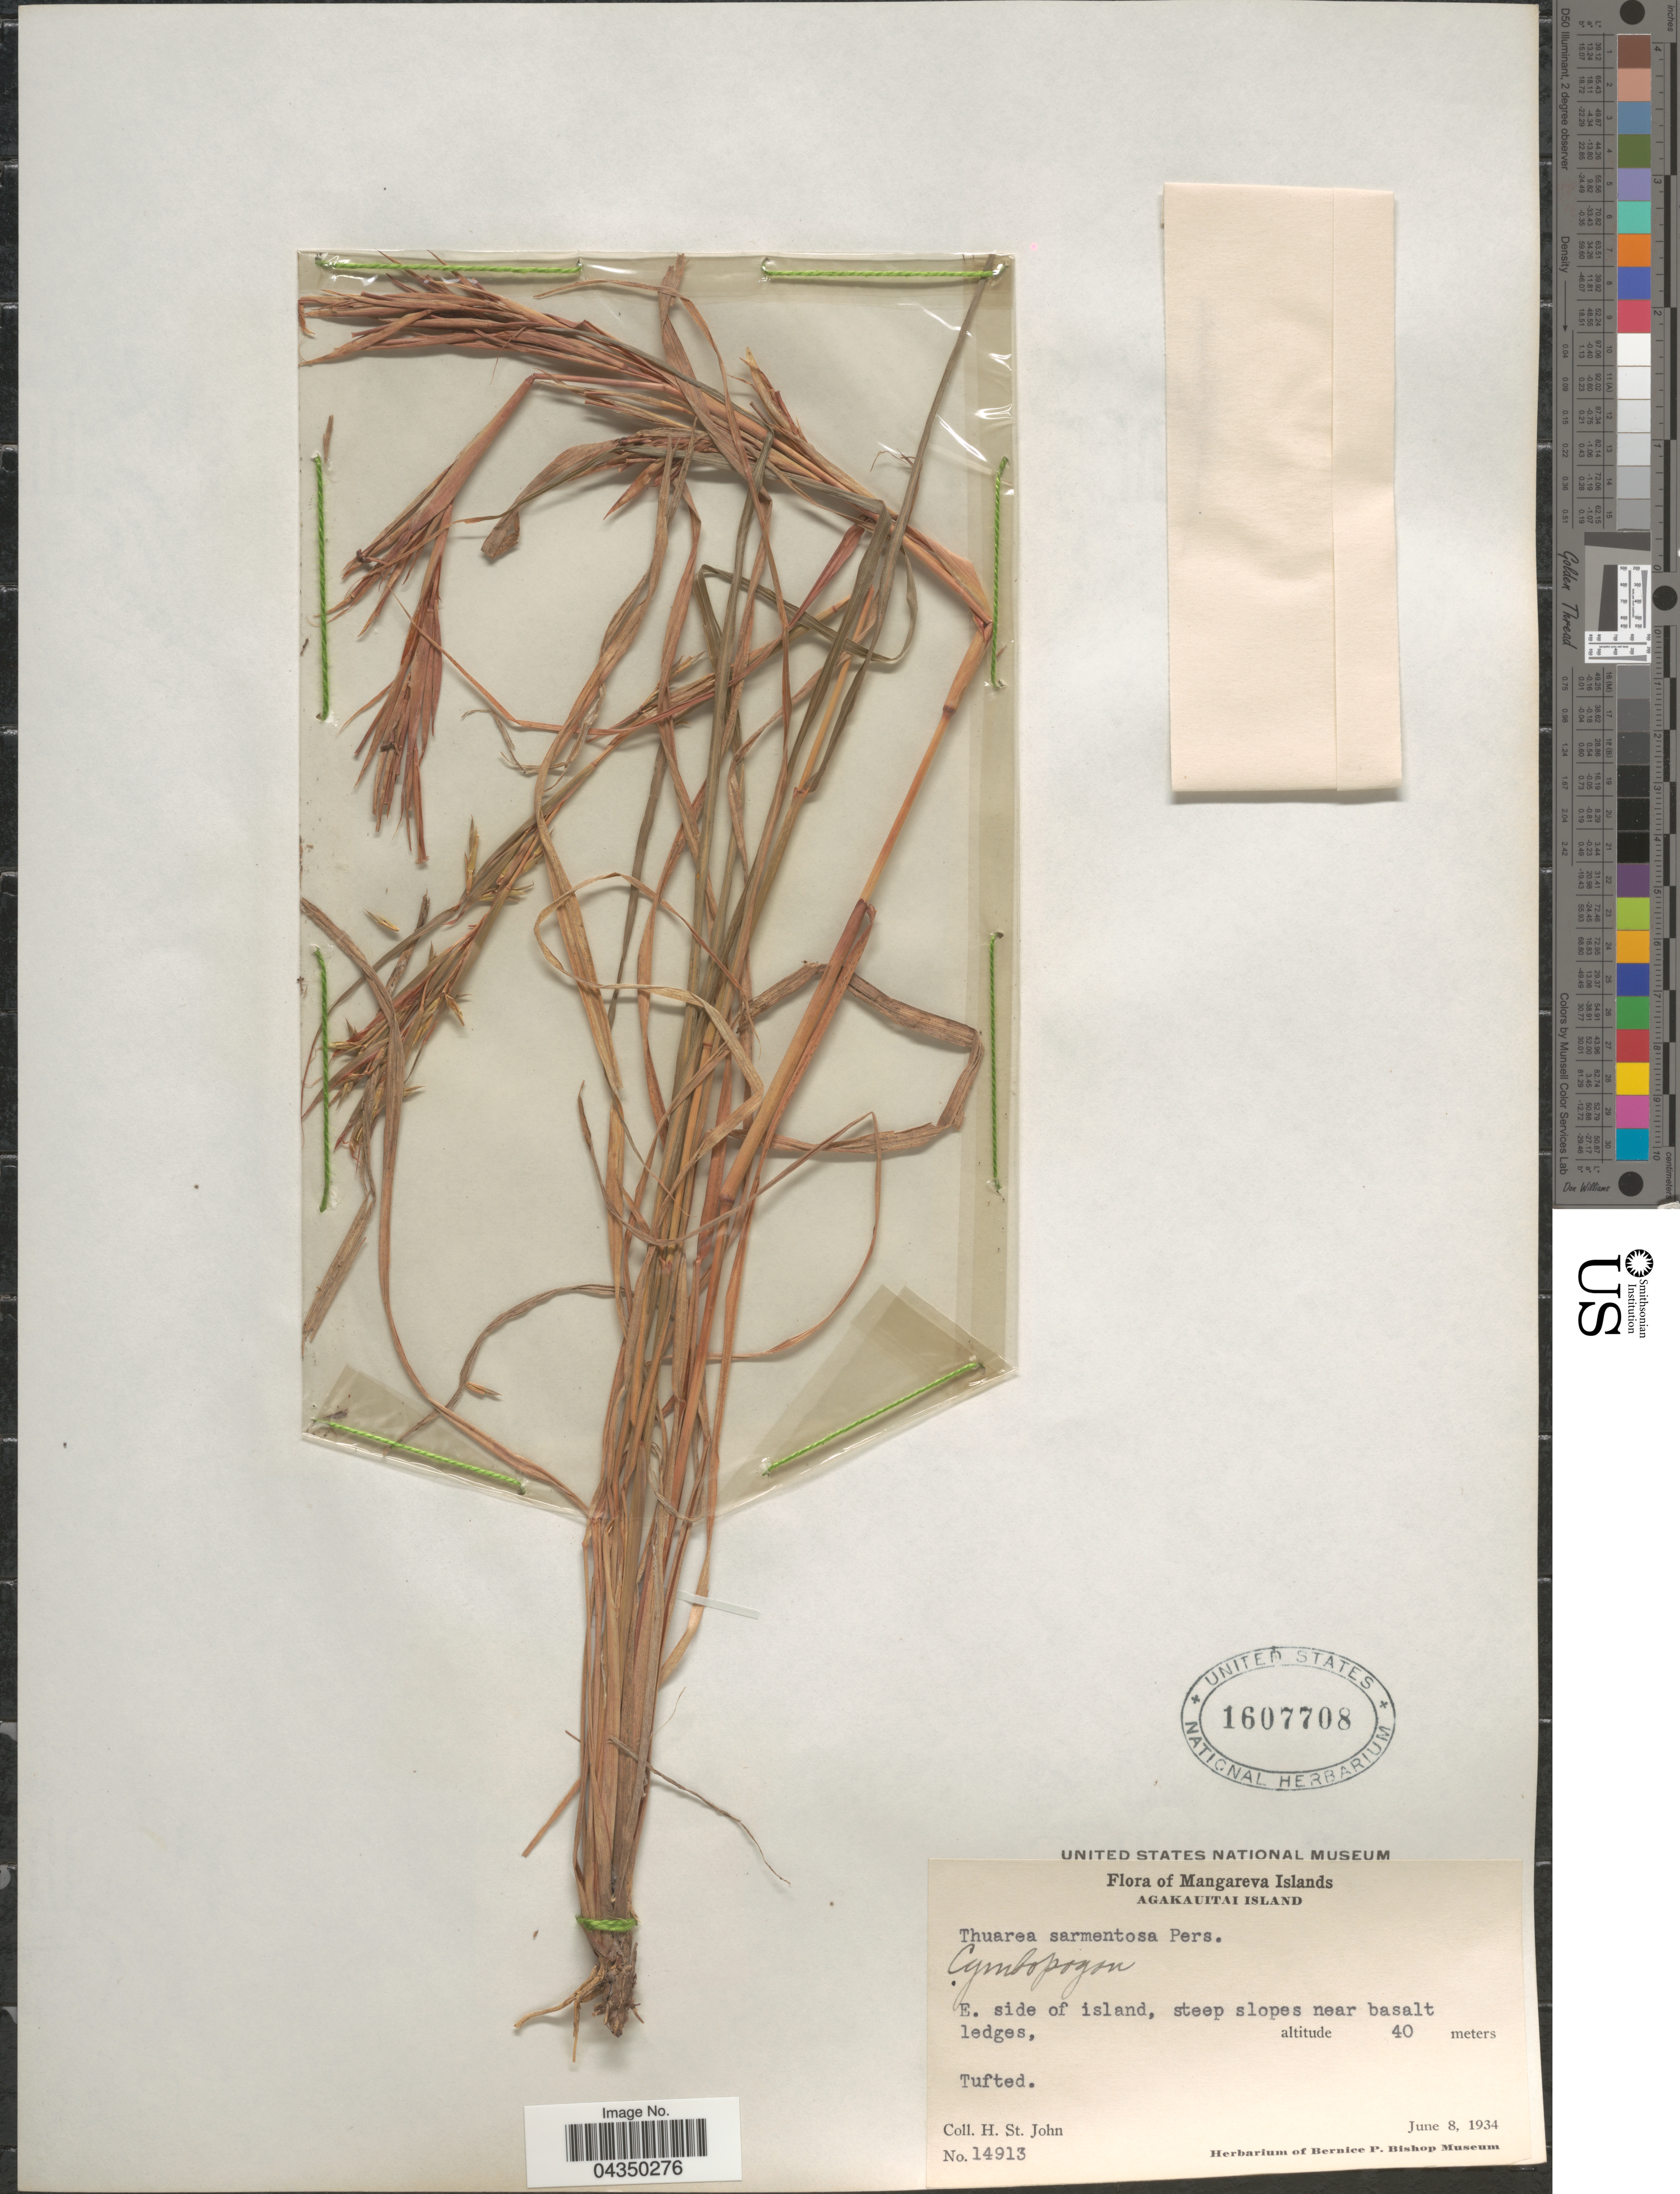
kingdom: Plantae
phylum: Tracheophyta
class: Liliopsida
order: Poales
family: Poaceae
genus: Cymbopogon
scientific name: Cymbopogon refractus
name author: (R. Br.) A. Camus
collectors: H. St. John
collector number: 14913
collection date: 1934-06-08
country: French Polynesia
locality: Mangareva Islands. Agakauitai Island. E. side of island, steep slopes near basalt ledges.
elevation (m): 40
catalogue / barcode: US 1607708